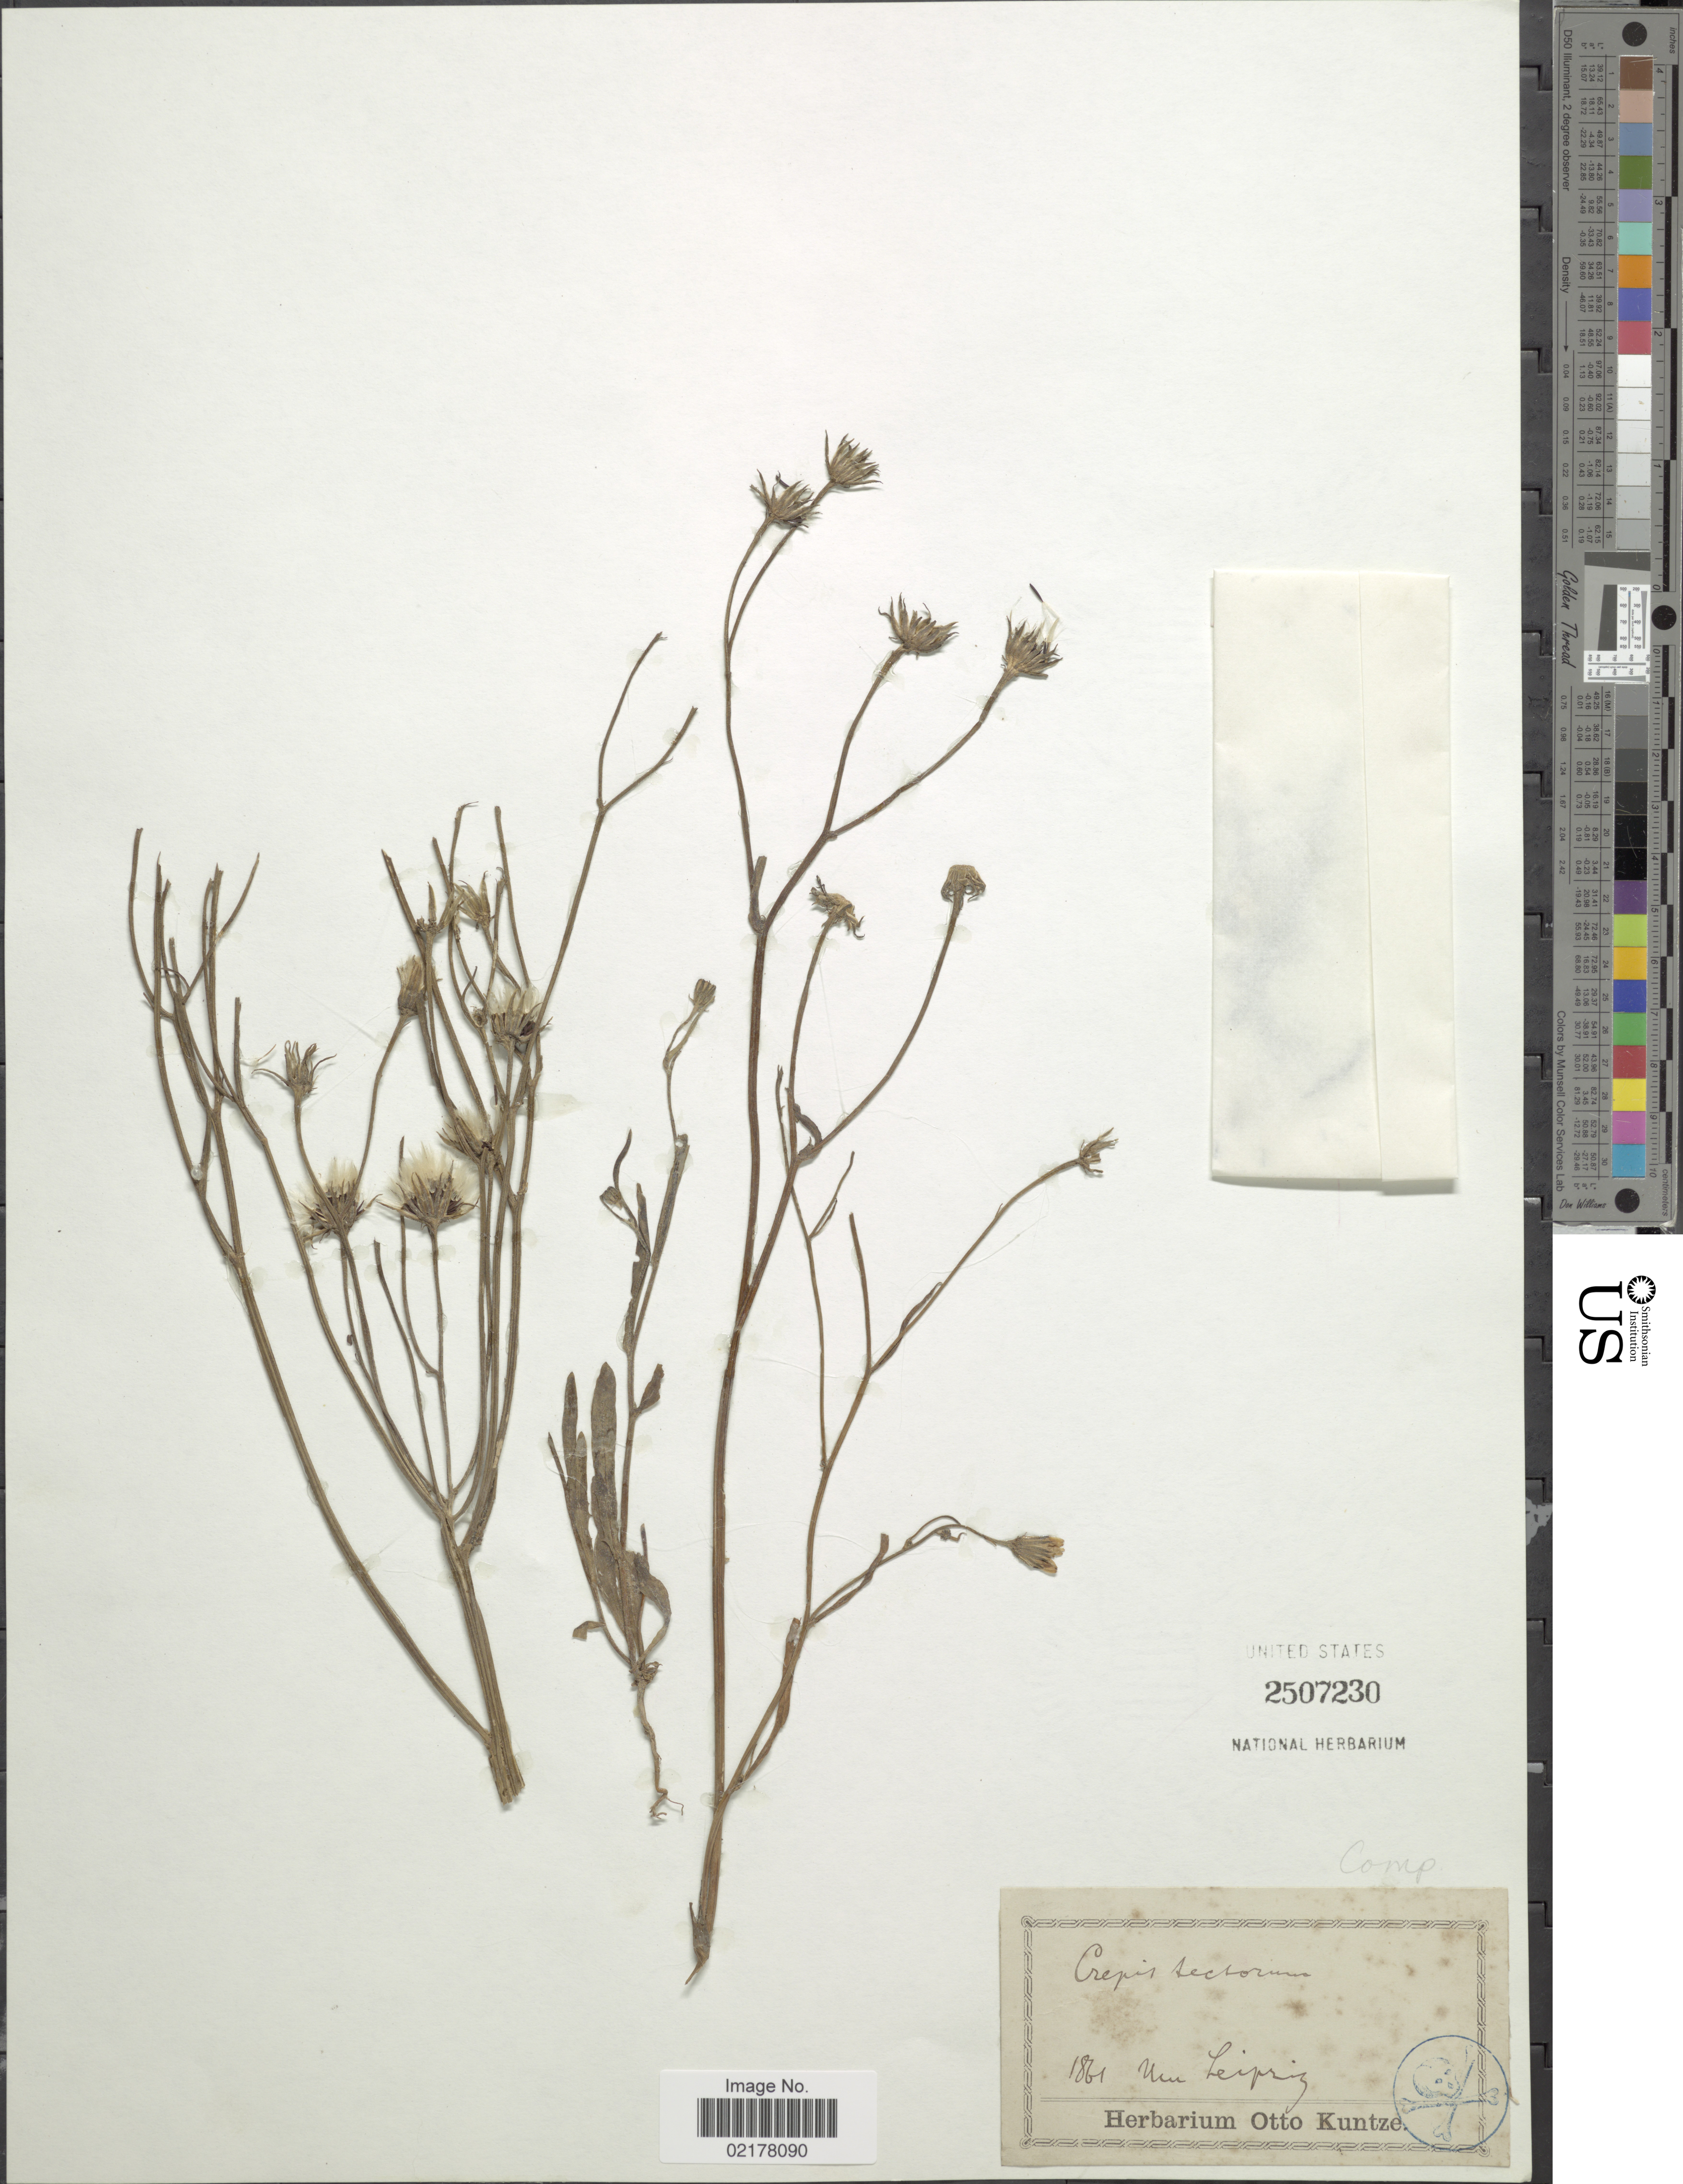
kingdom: Plantae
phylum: Tracheophyta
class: Magnoliopsida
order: Asterales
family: Asteraceae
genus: Crepis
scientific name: Crepis tectorum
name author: L.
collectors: ex Herb. O. Kuntze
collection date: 1861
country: Germany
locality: Near Leipzig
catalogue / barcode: US 2507230